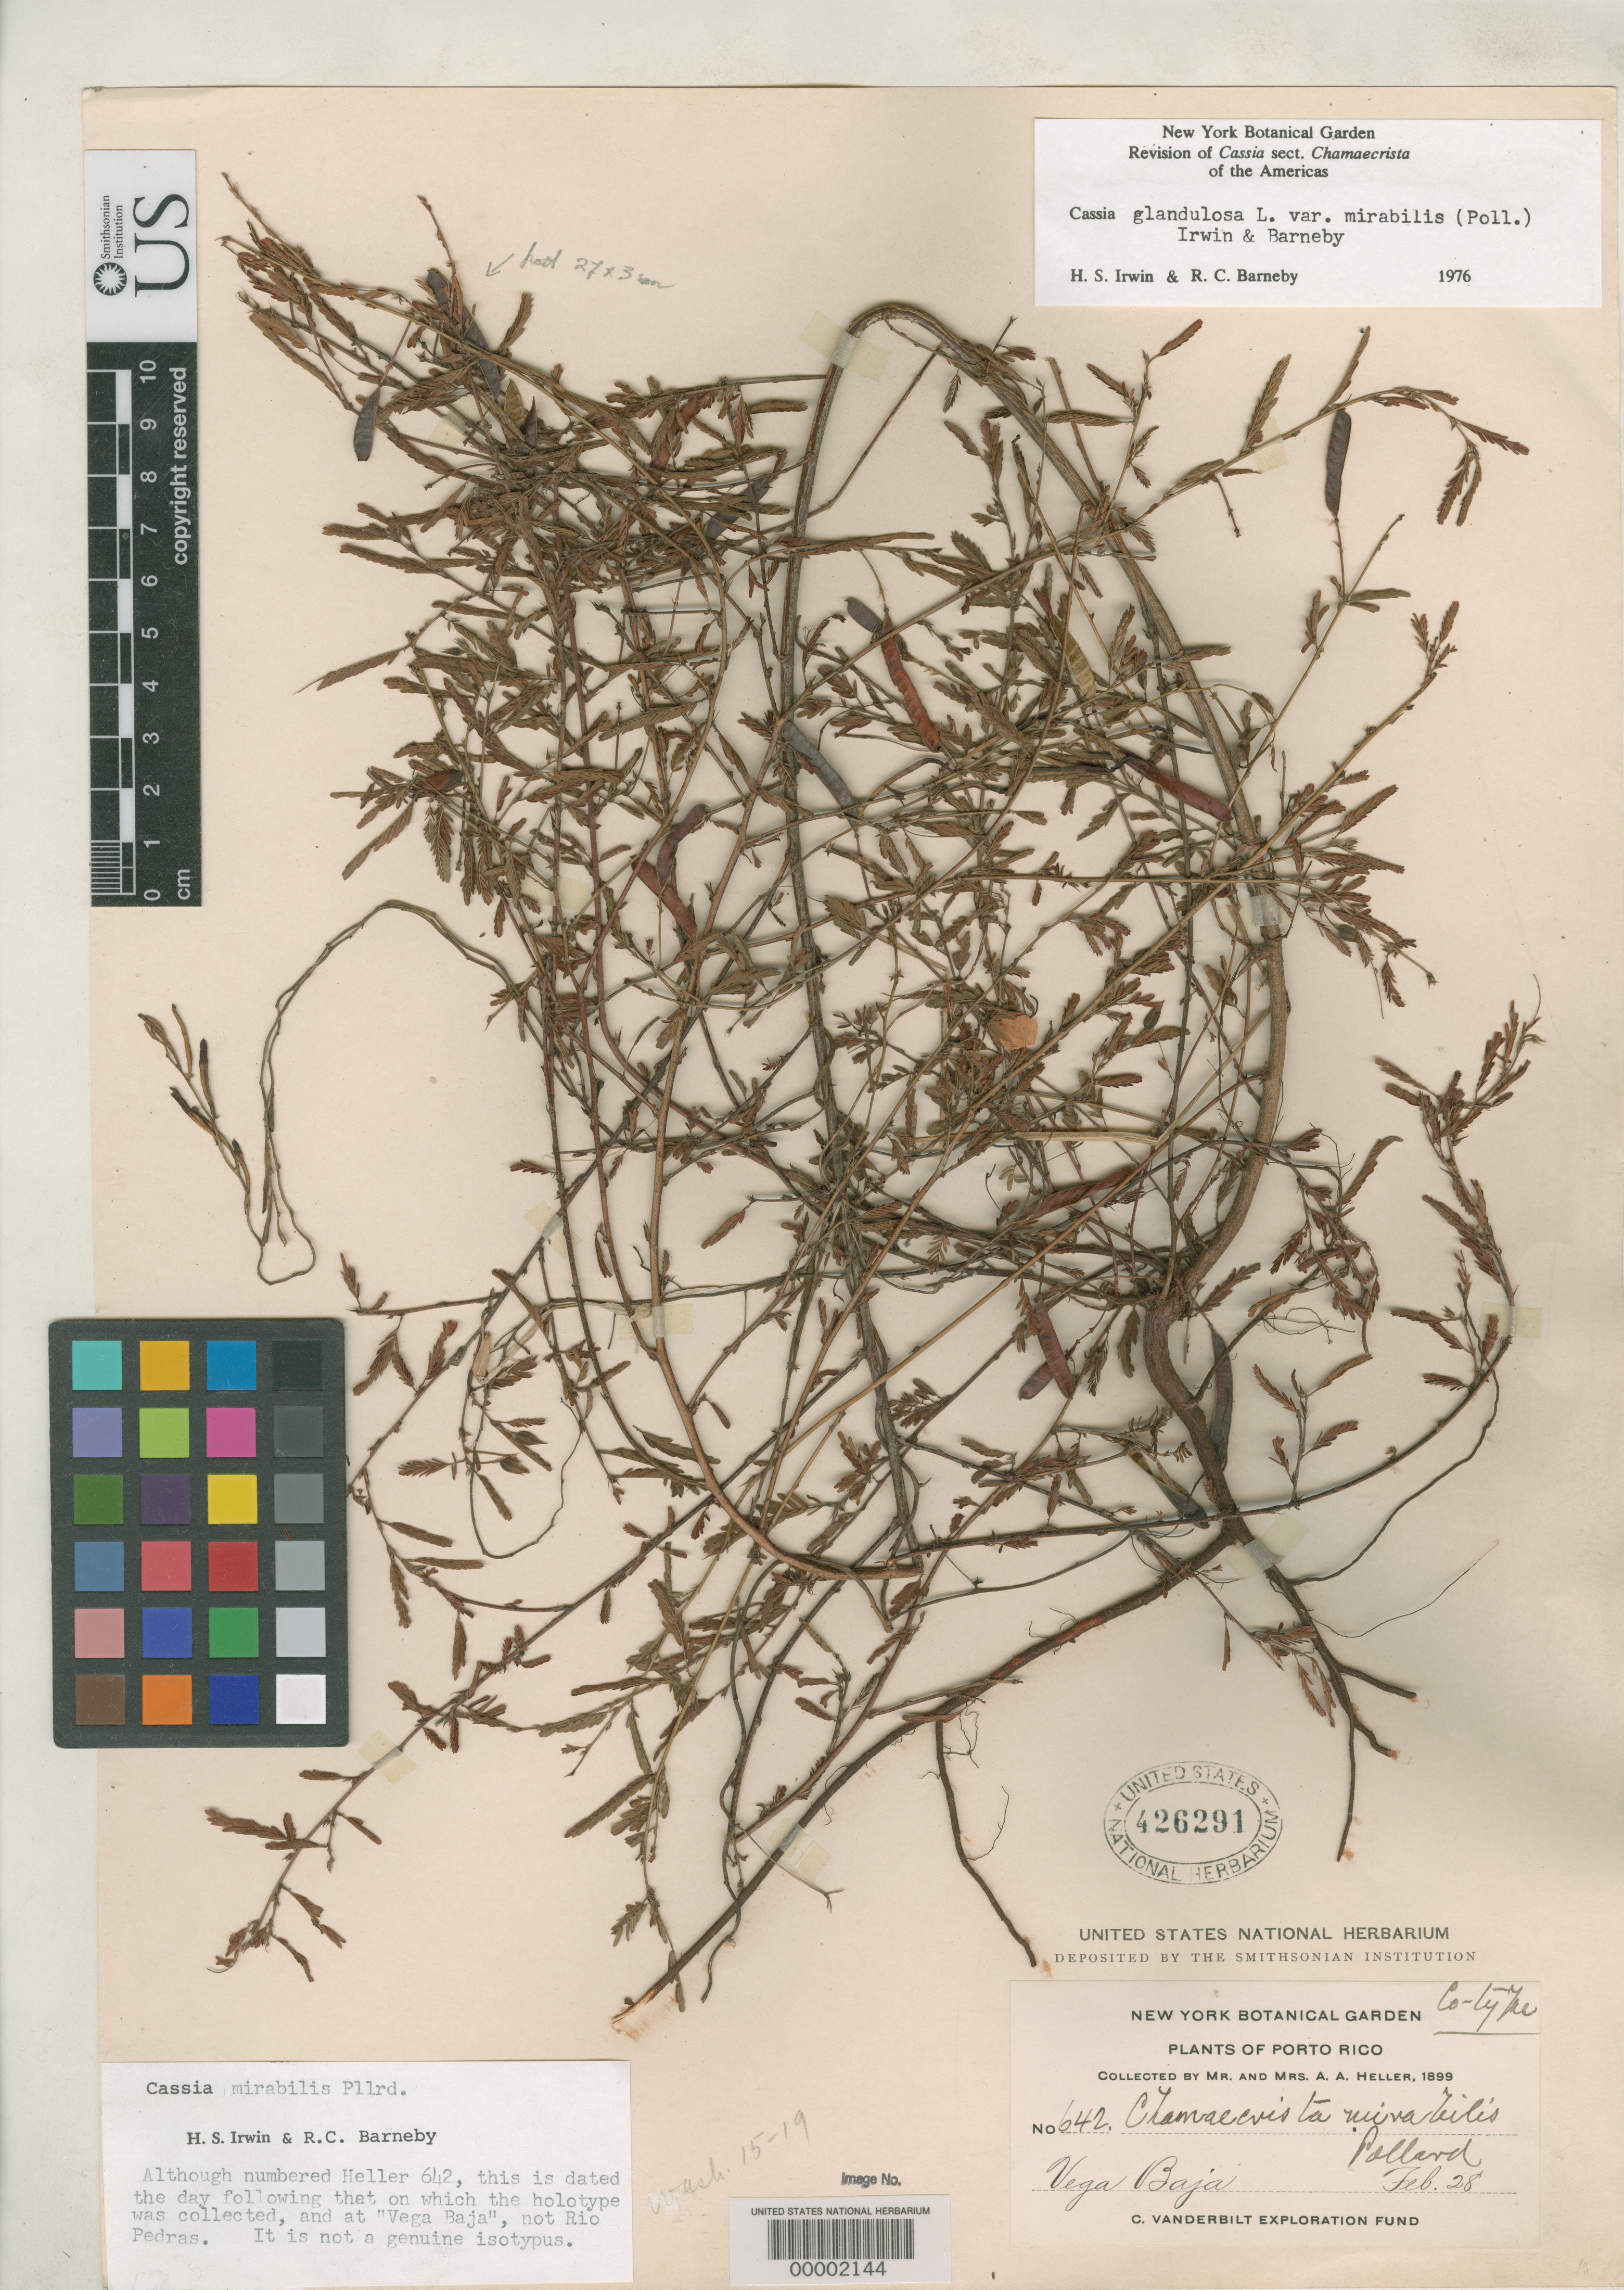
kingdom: Plantae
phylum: Tracheophyta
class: Magnoliopsida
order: Fabales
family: Fabaceae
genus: Chamaecrista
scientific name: Chamaecrista mirabilis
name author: Pollard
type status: Possible Isotype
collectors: A. A. Heller & E. G. Heller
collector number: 642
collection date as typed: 28 Feb 1899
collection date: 1899-02-28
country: Puerto Rico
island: Greater Antilles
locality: Rio Piedras.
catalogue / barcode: US 426291